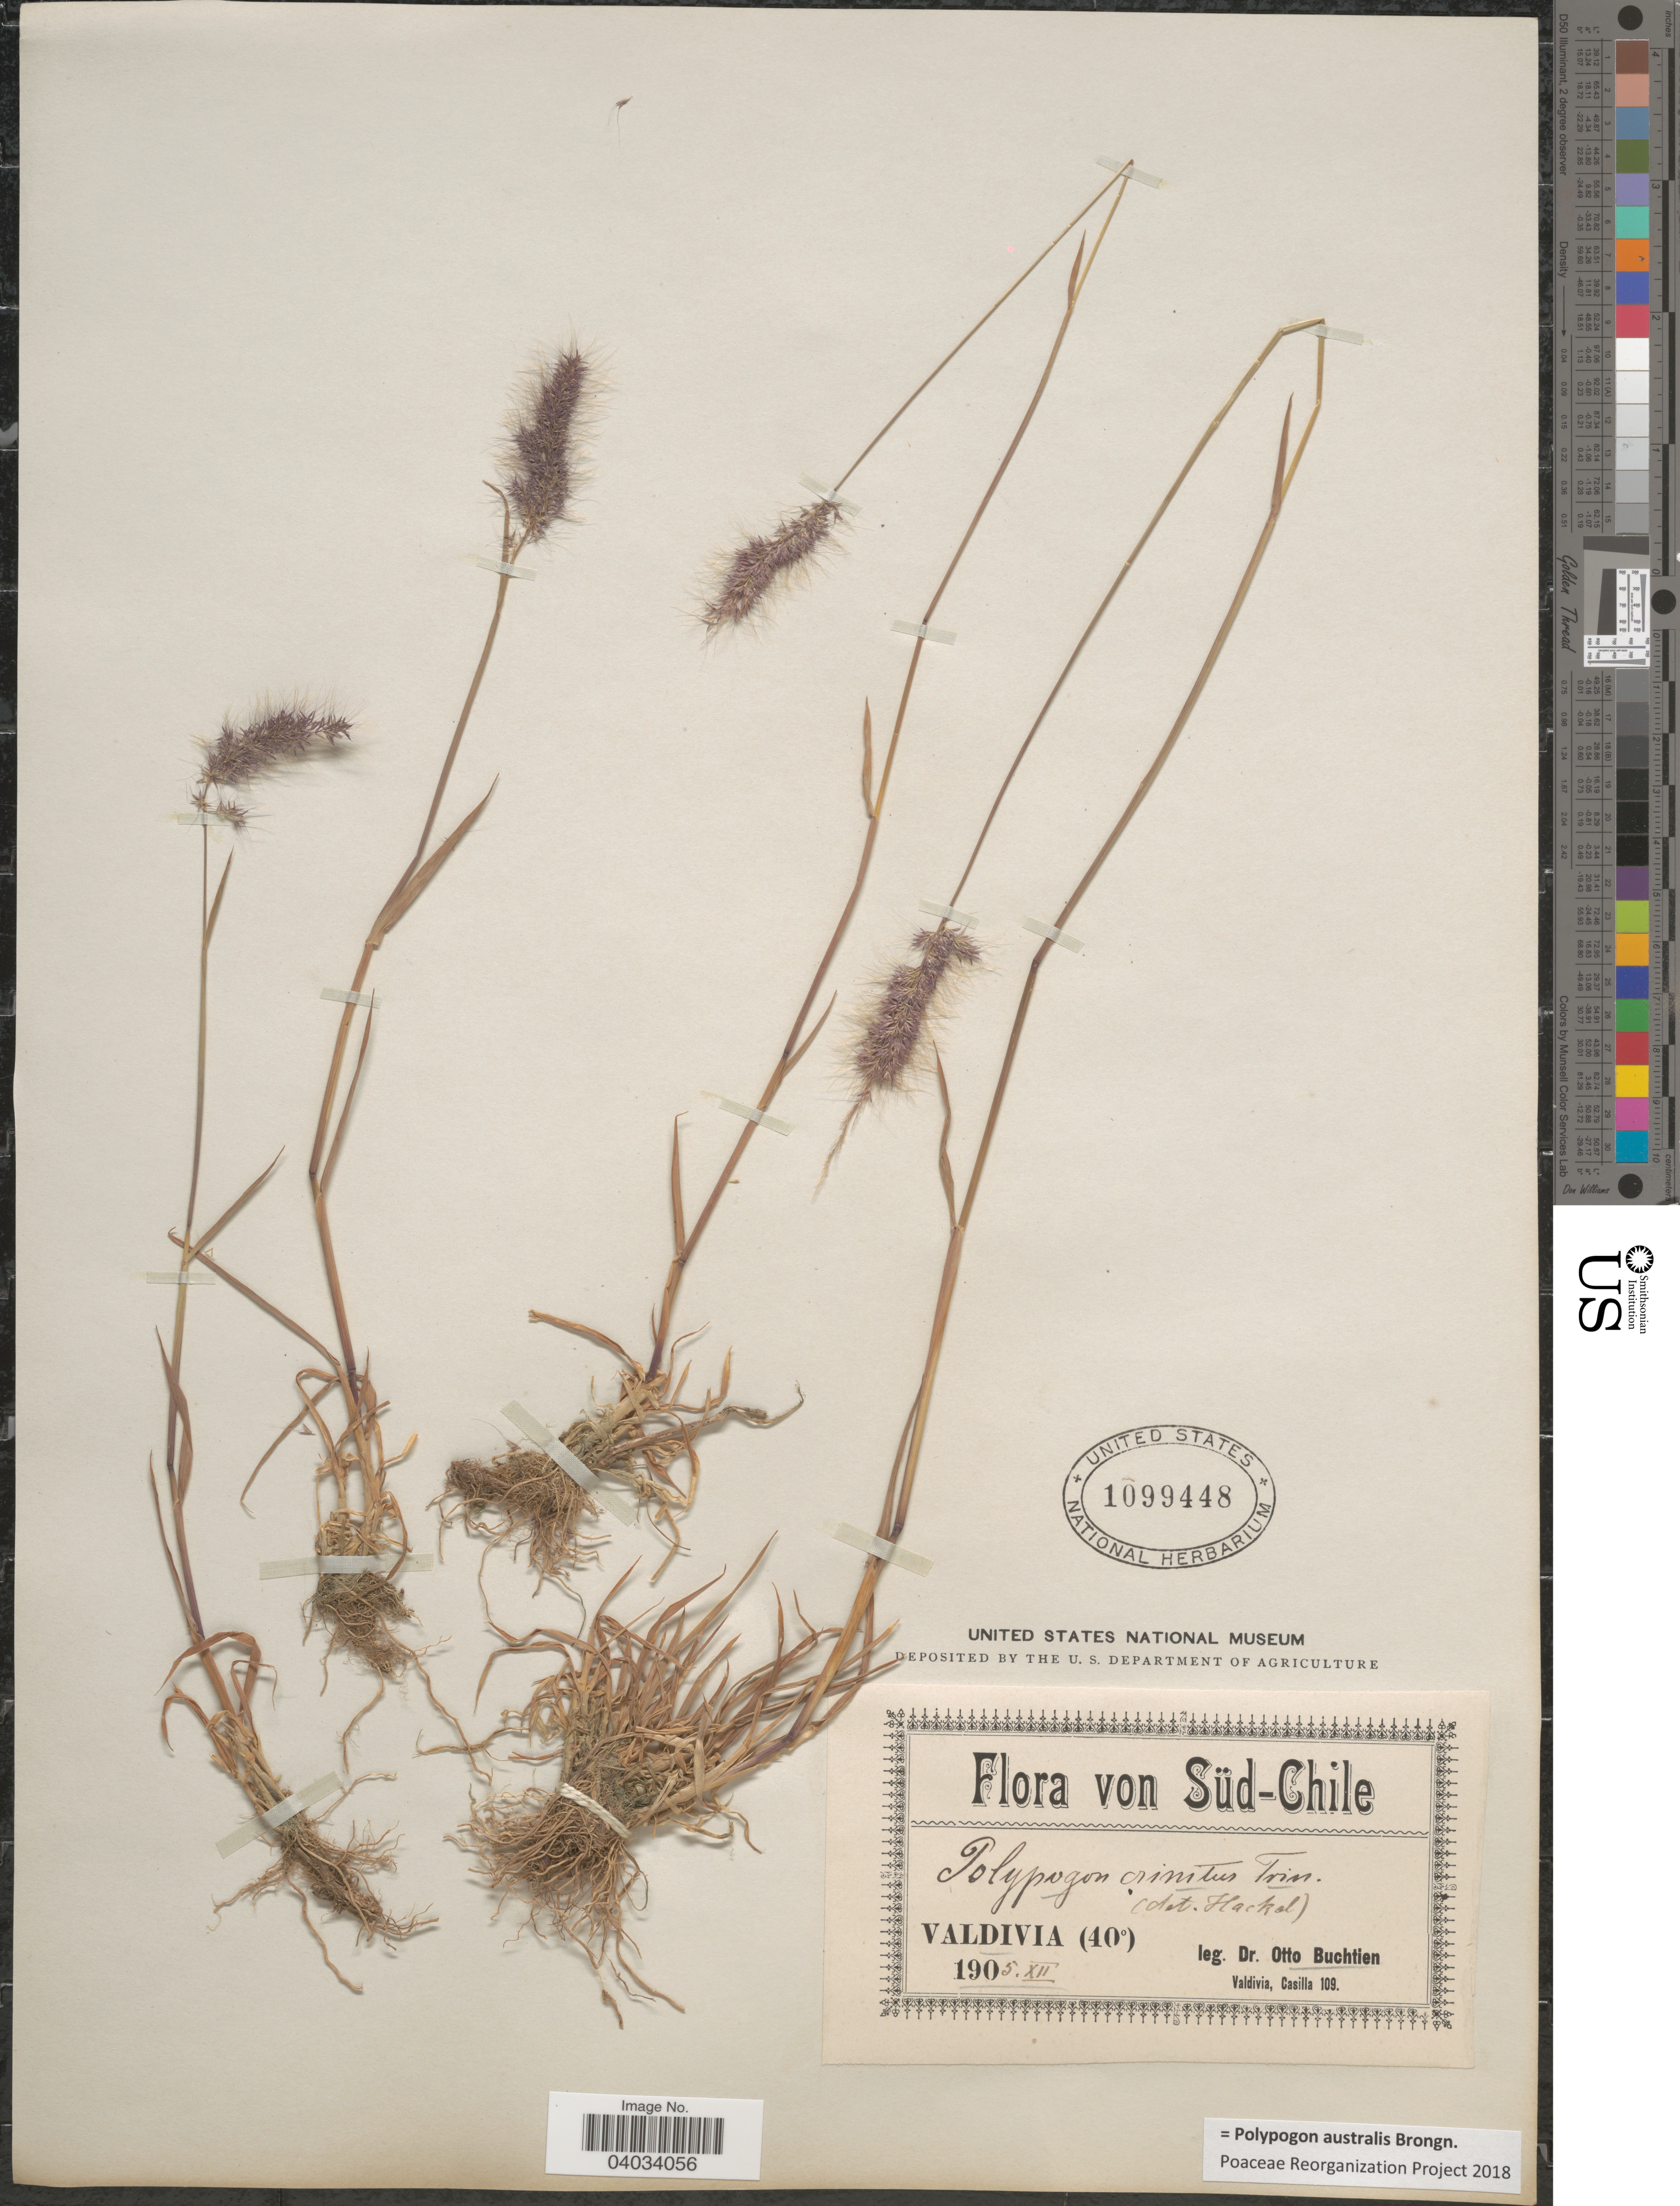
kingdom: Plantae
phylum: Tracheophyta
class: Liliopsida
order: Poales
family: Poaceae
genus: Polypogon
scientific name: Polypogon australis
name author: Brongn.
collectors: O. Buchtien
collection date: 1905-12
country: Chile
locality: Süd-Chile. Valdivia.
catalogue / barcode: US 1099448